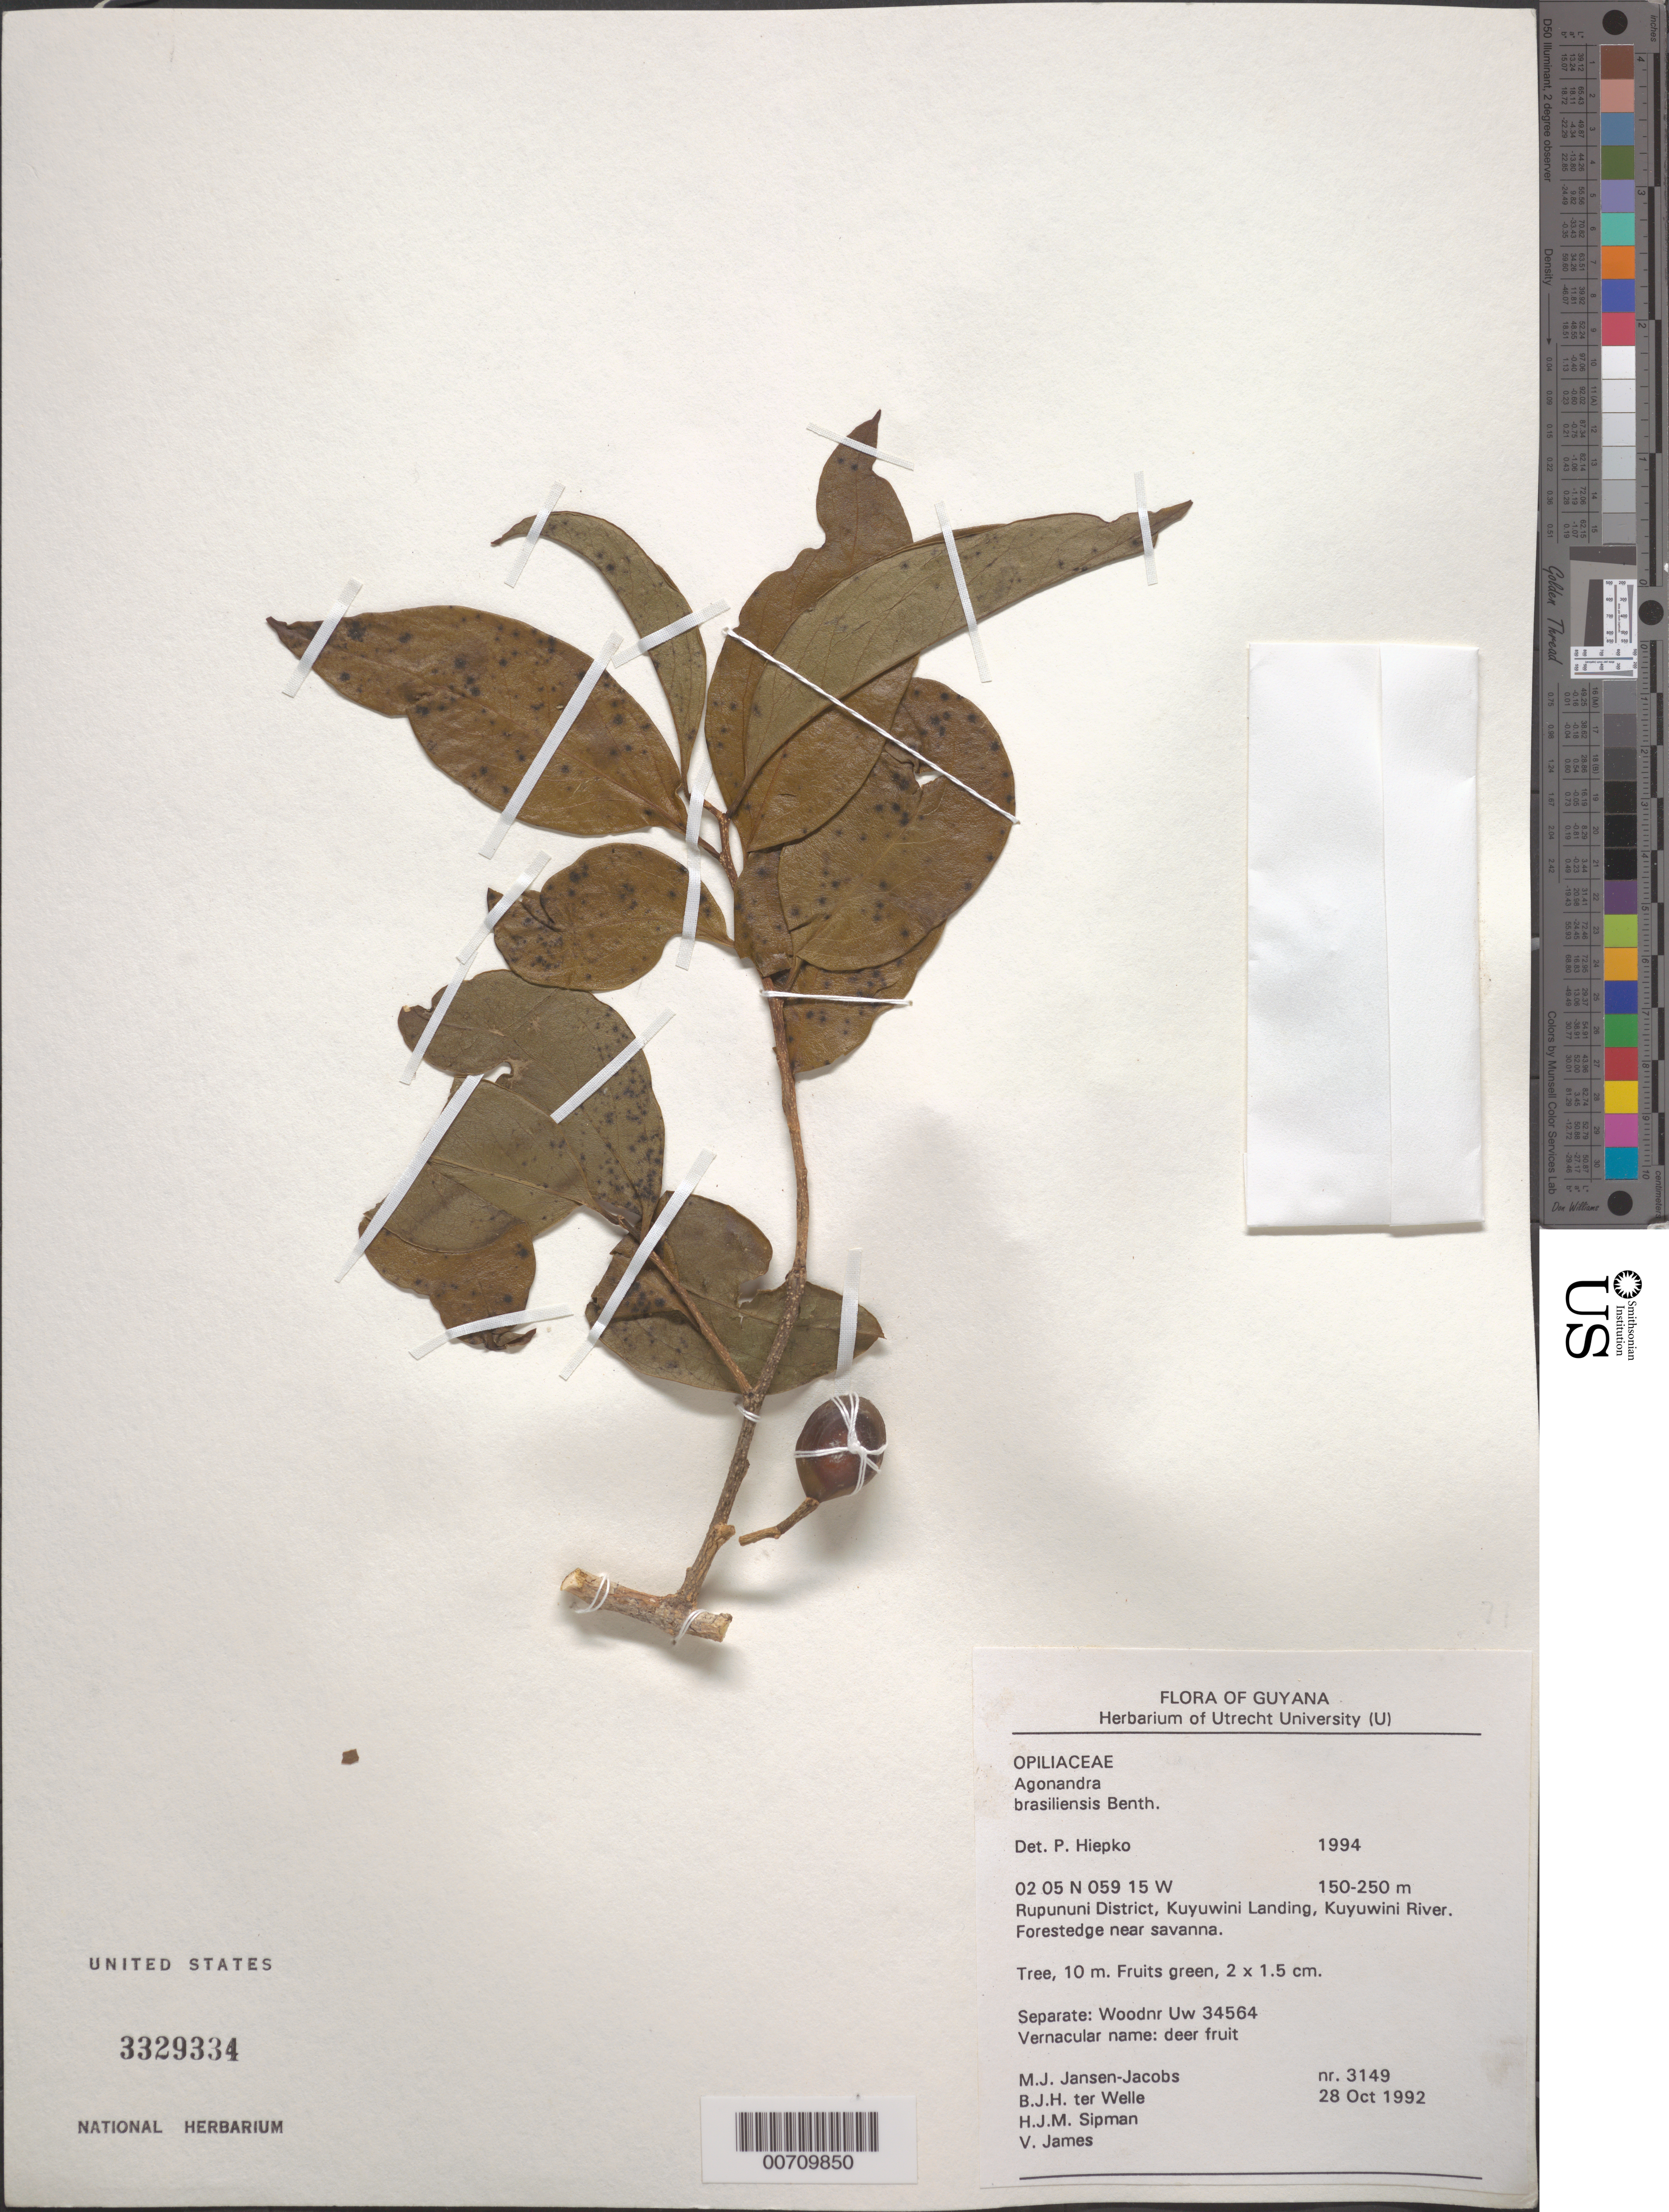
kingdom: Plantae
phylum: Tracheophyta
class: Magnoliopsida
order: Santalales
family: Opiliaceae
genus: Agonandra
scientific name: Agonandra brasiliensis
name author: Benth. & Hook. f.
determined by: Hiepko, P. H.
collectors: M. J. Jansen-Jacobs, B. Welle, H. J. M. Sipman & V. James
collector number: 3149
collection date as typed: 28-Oct-92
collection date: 1992-10-28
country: Guyana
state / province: U. Takutu-U. Essequibo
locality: Kuyuwini Landing, Kuyuwini River, Rupununi District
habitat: Forest edge near savanna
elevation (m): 150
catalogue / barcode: US 3329334